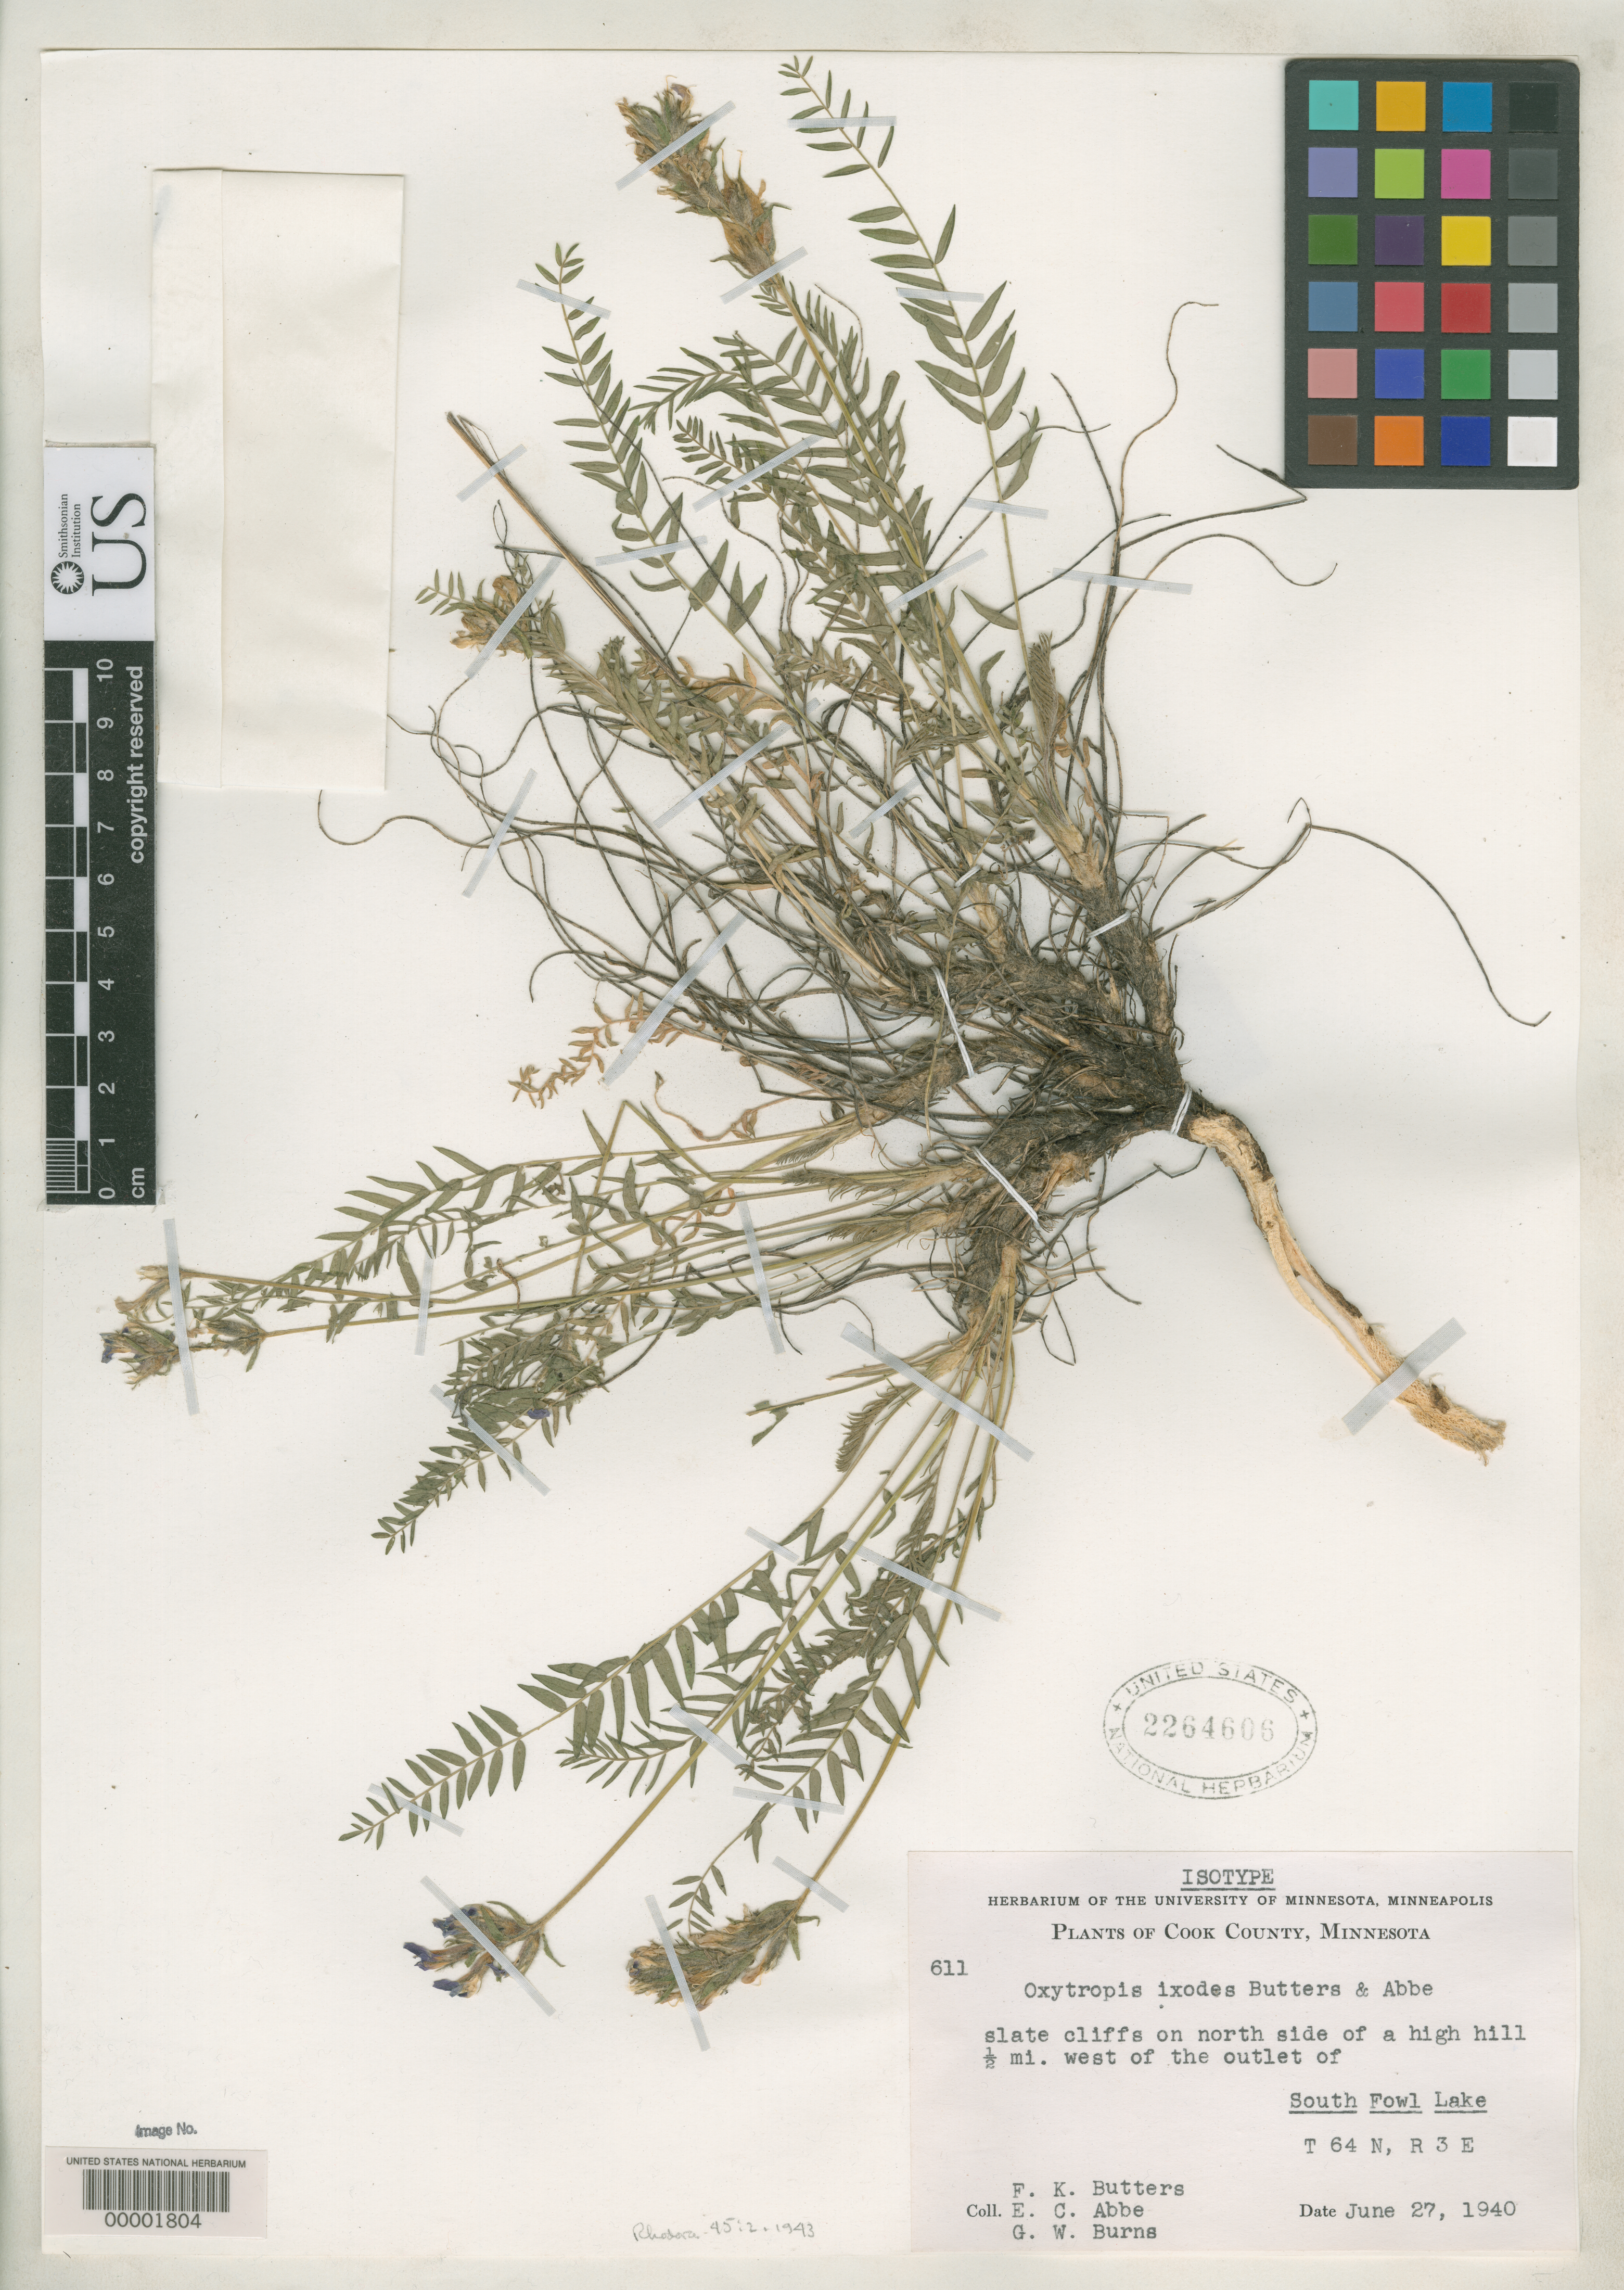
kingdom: Plantae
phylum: Tracheophyta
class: Magnoliopsida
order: Fabales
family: Fabaceae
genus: Oxytropis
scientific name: Oxytropis ixodes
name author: Butters & Abbe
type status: Isotype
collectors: F. K. Butters, E. C. Abbe & G. Burns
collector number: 611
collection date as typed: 27 Jun 1940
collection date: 1940-06-27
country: United States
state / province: Minnesota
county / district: Cook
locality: Hill 1/2 mi W of outlet of South Fowl Lake.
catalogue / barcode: US 2264608